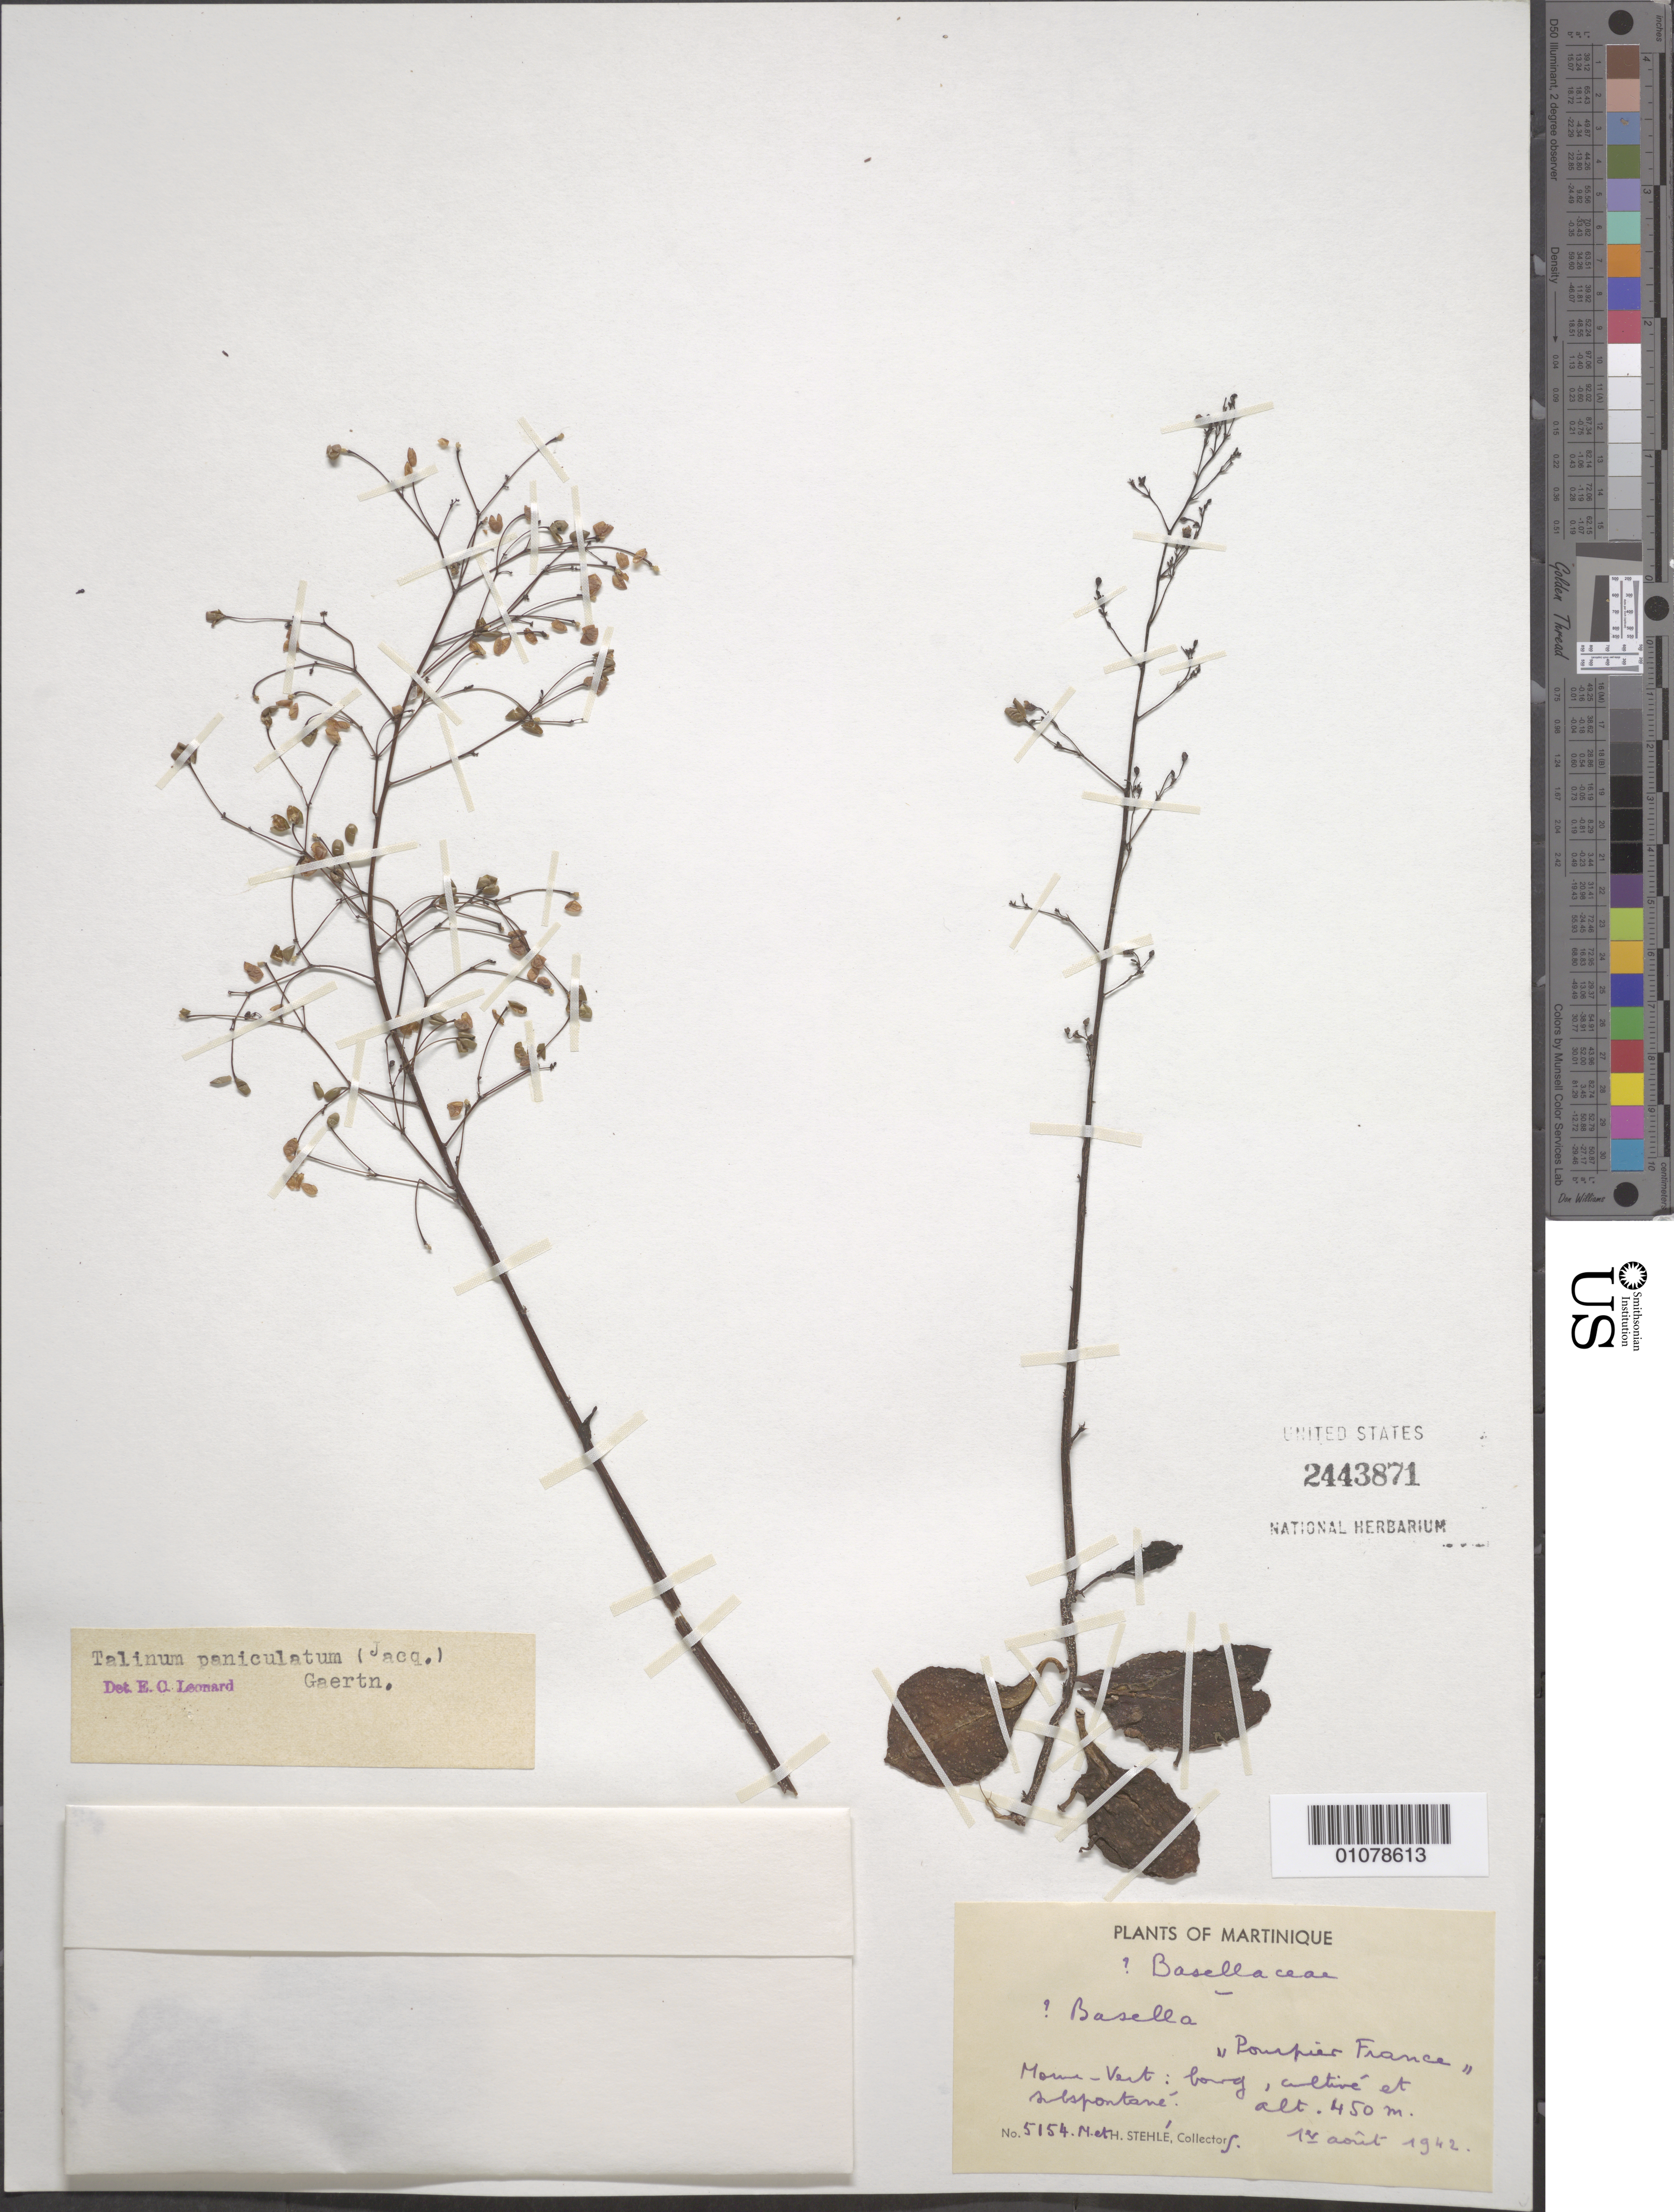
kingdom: Plantae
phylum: Tracheophyta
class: Magnoliopsida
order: Caryophyllales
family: Talinaceae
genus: Talinum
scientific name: Talinum paniculatum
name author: (Jacq.) Gaertn.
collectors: H. Stehlé & M. Stehlé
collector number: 5154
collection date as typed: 14 Aug 1942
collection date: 1942-08-14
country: Martinique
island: Martinique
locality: Morne-Vert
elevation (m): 450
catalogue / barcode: US 2443871